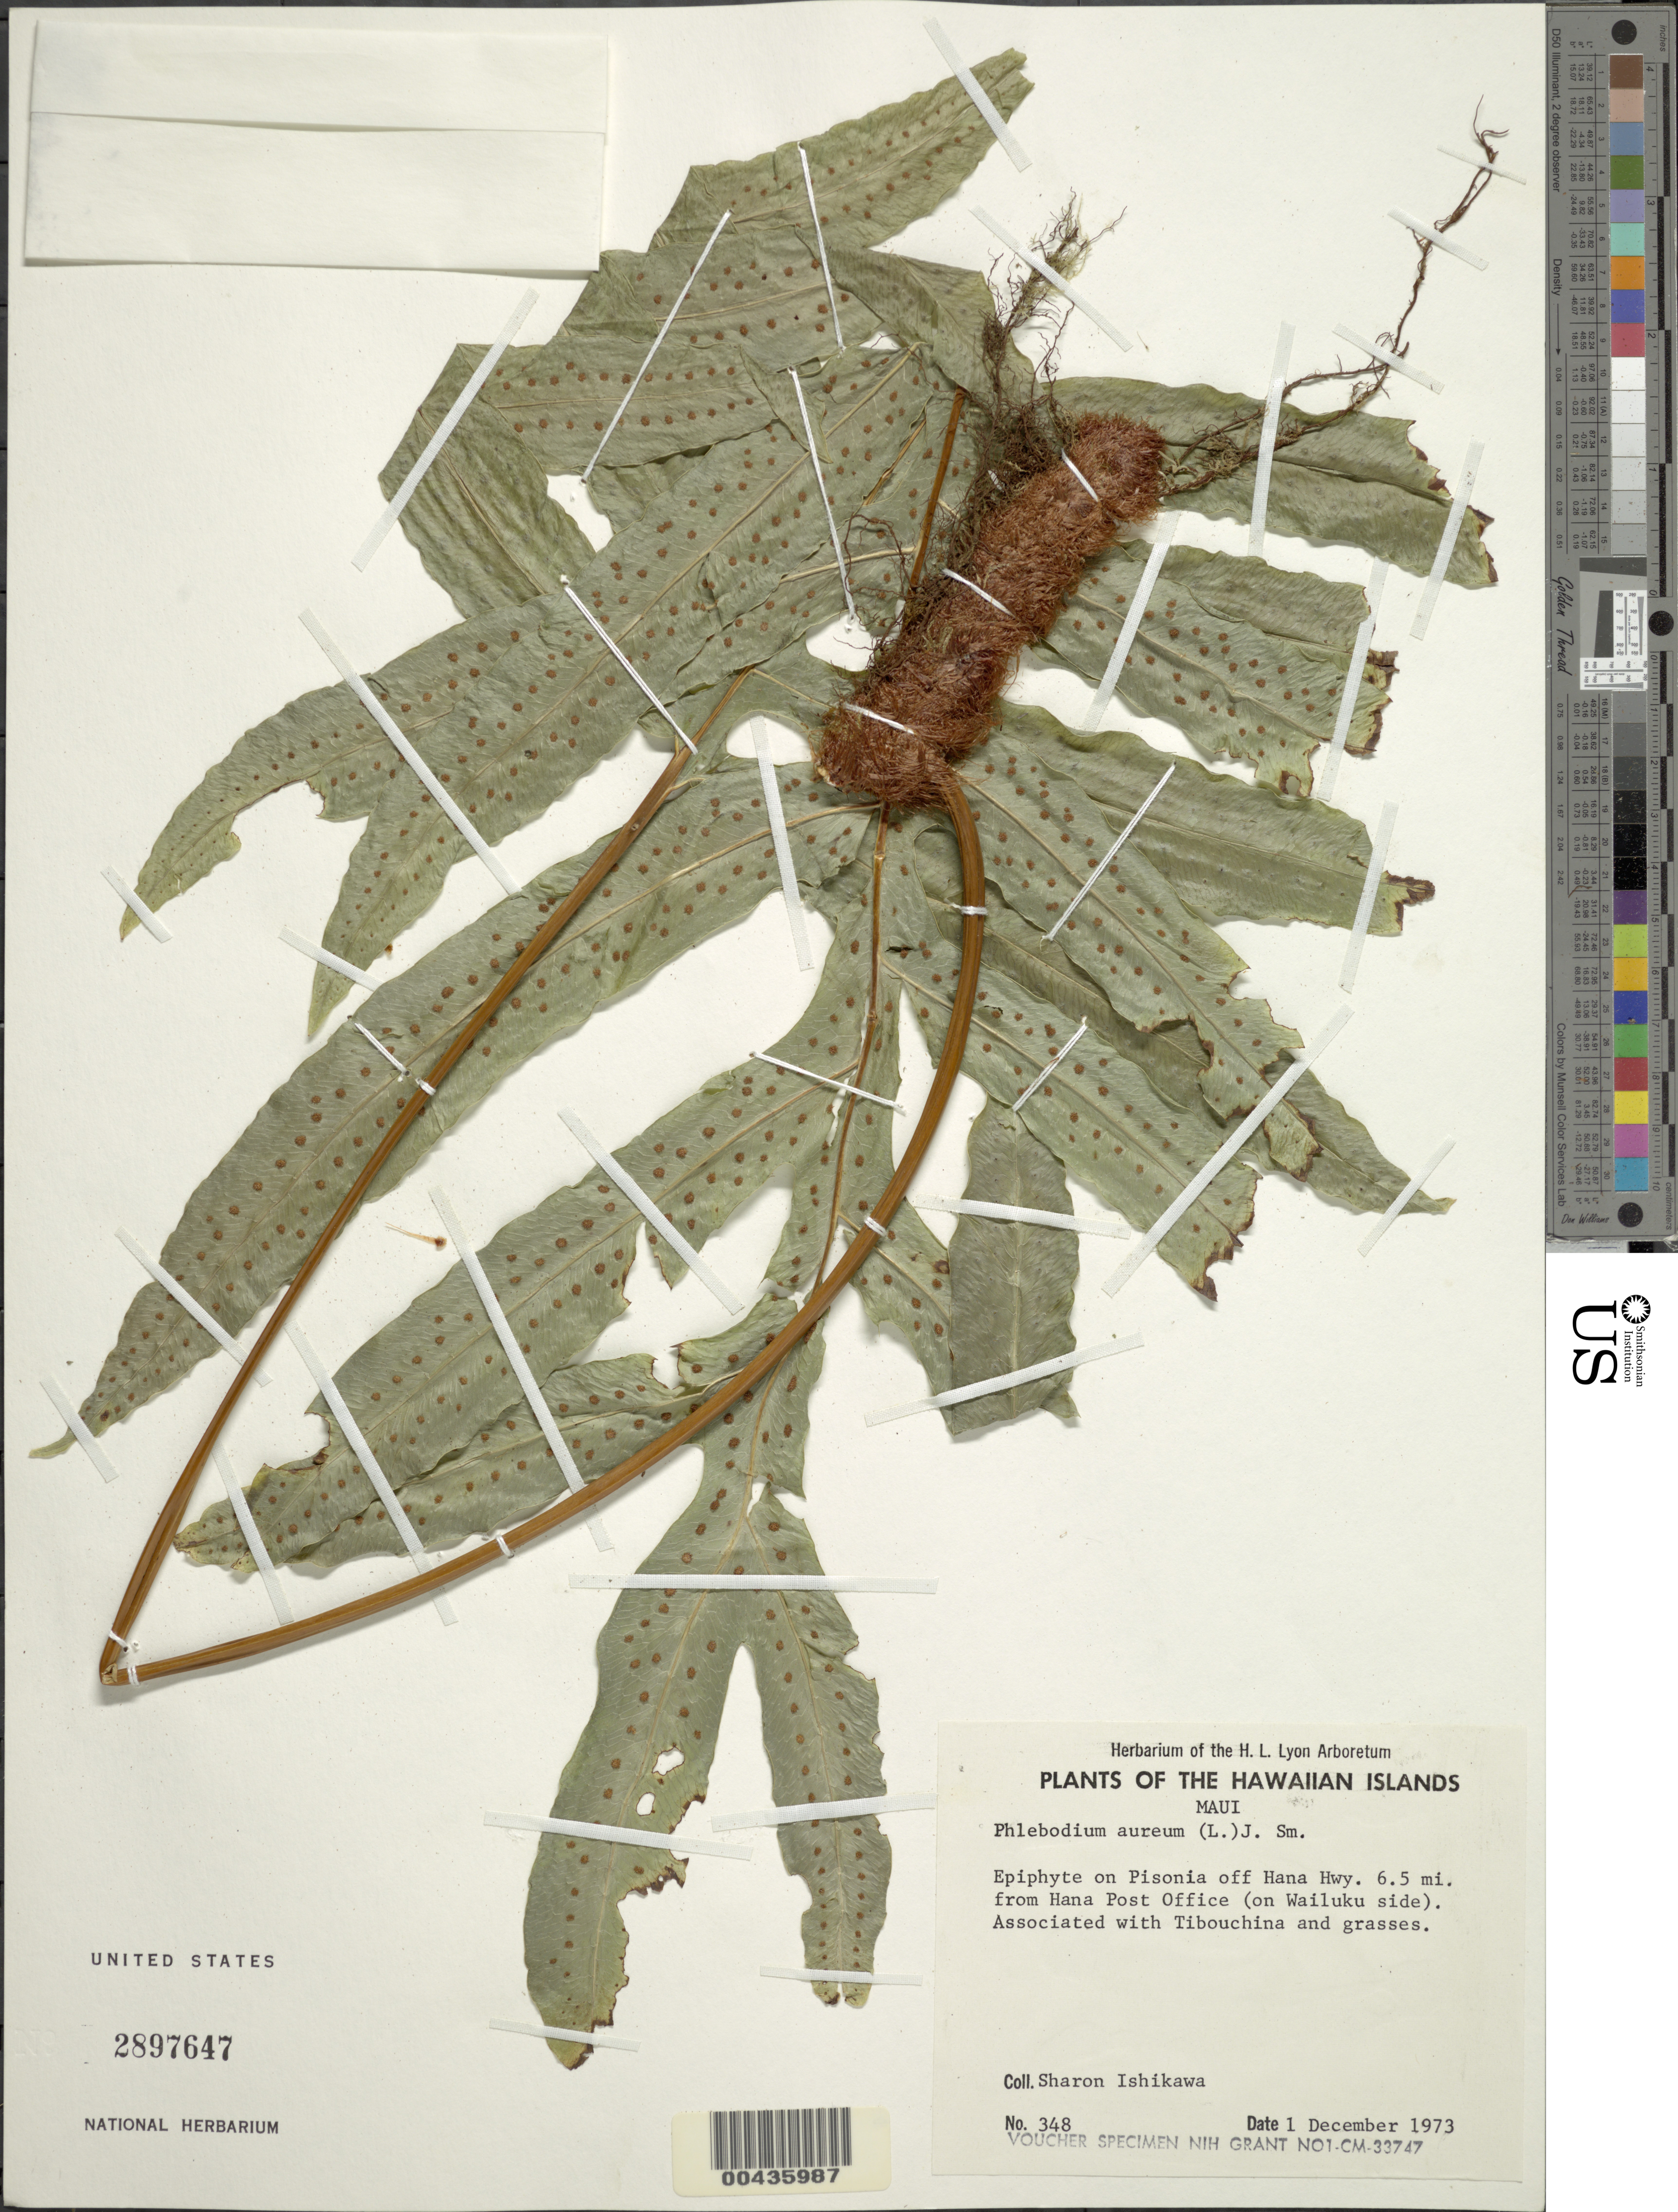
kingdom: Plantae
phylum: Tracheophyta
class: Polypodiopsida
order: Polypodiales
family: Polypodiaceae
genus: Polypodium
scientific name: Polypodium aureum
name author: L.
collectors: S. S. Ishikawa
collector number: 348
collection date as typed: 1 Dec 1973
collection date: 1973-12-01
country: United States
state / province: Hawaii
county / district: Maui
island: Maui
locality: Hana Hwy. 6.5 mi from Hana Post Office (on Wailuku side)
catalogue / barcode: US 2897647